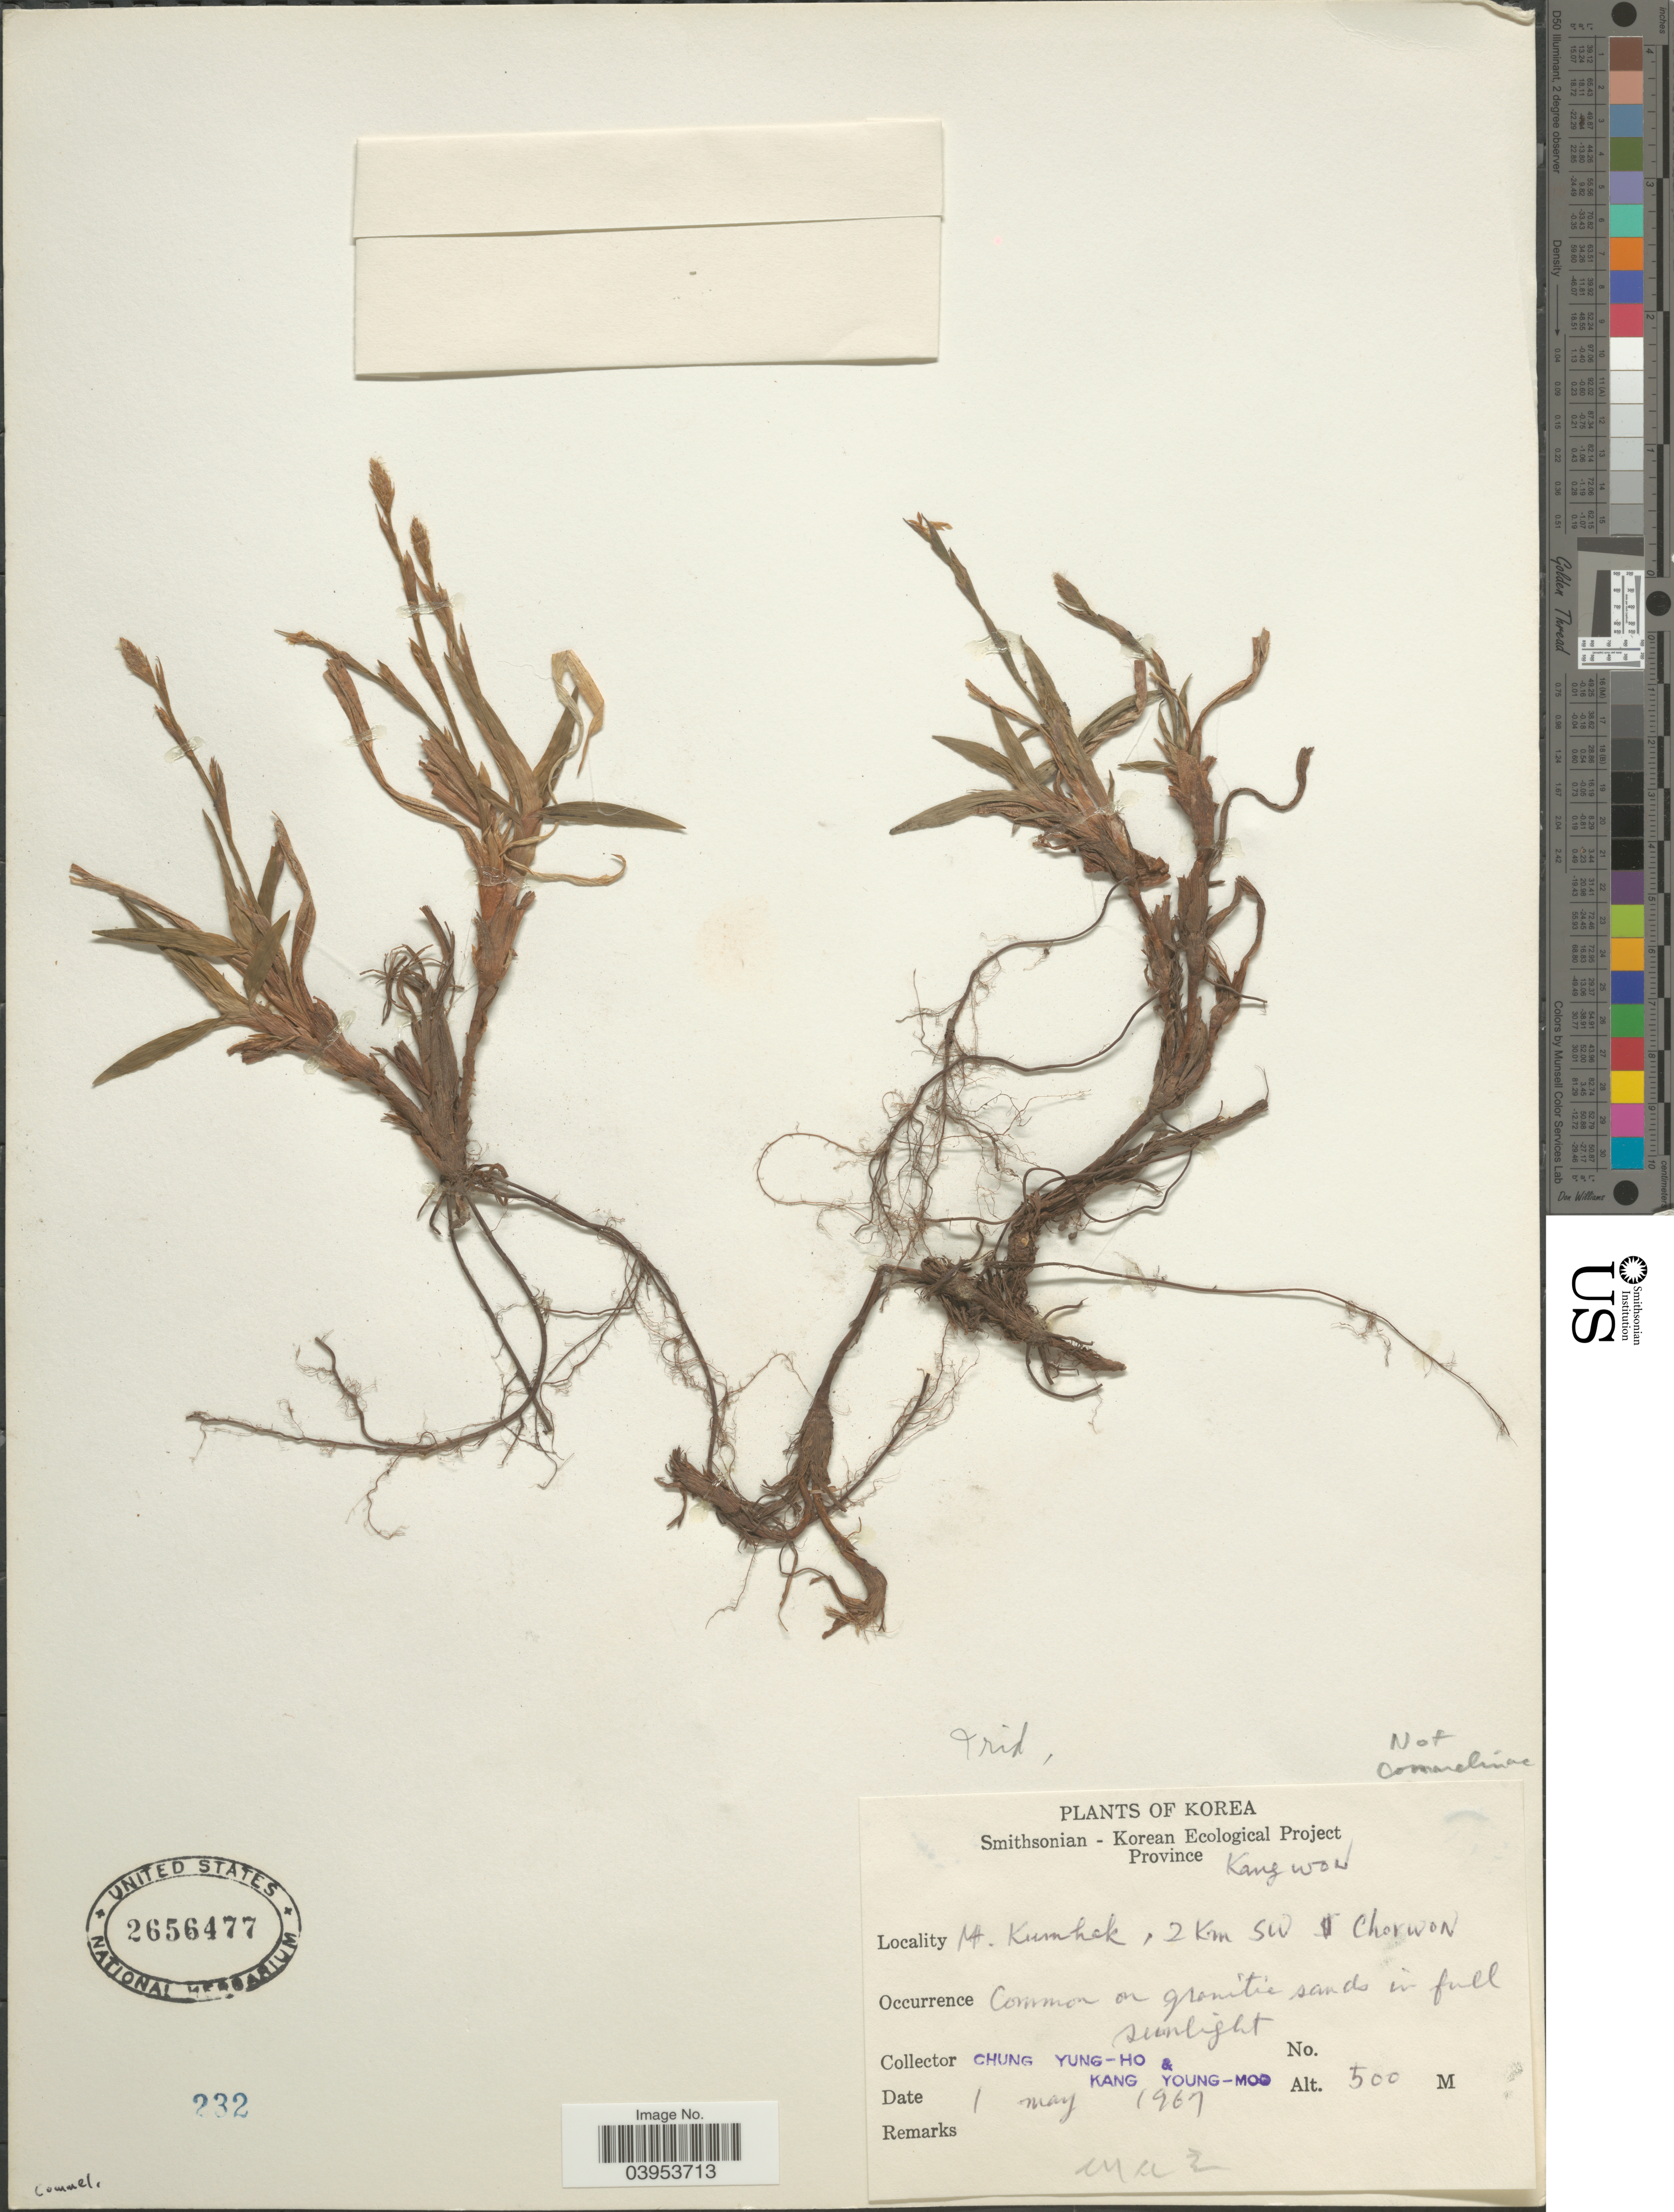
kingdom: Plantae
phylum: Tracheophyta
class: Liliopsida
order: Asparagales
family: Iridaceae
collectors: C. Yung-Ho & K. Young-Moo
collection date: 1967-05-01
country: North Korea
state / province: Kangwon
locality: Province Kangwon. M. Kumhek, 2 Km SW Chorwon.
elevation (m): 500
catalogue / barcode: US 2656477